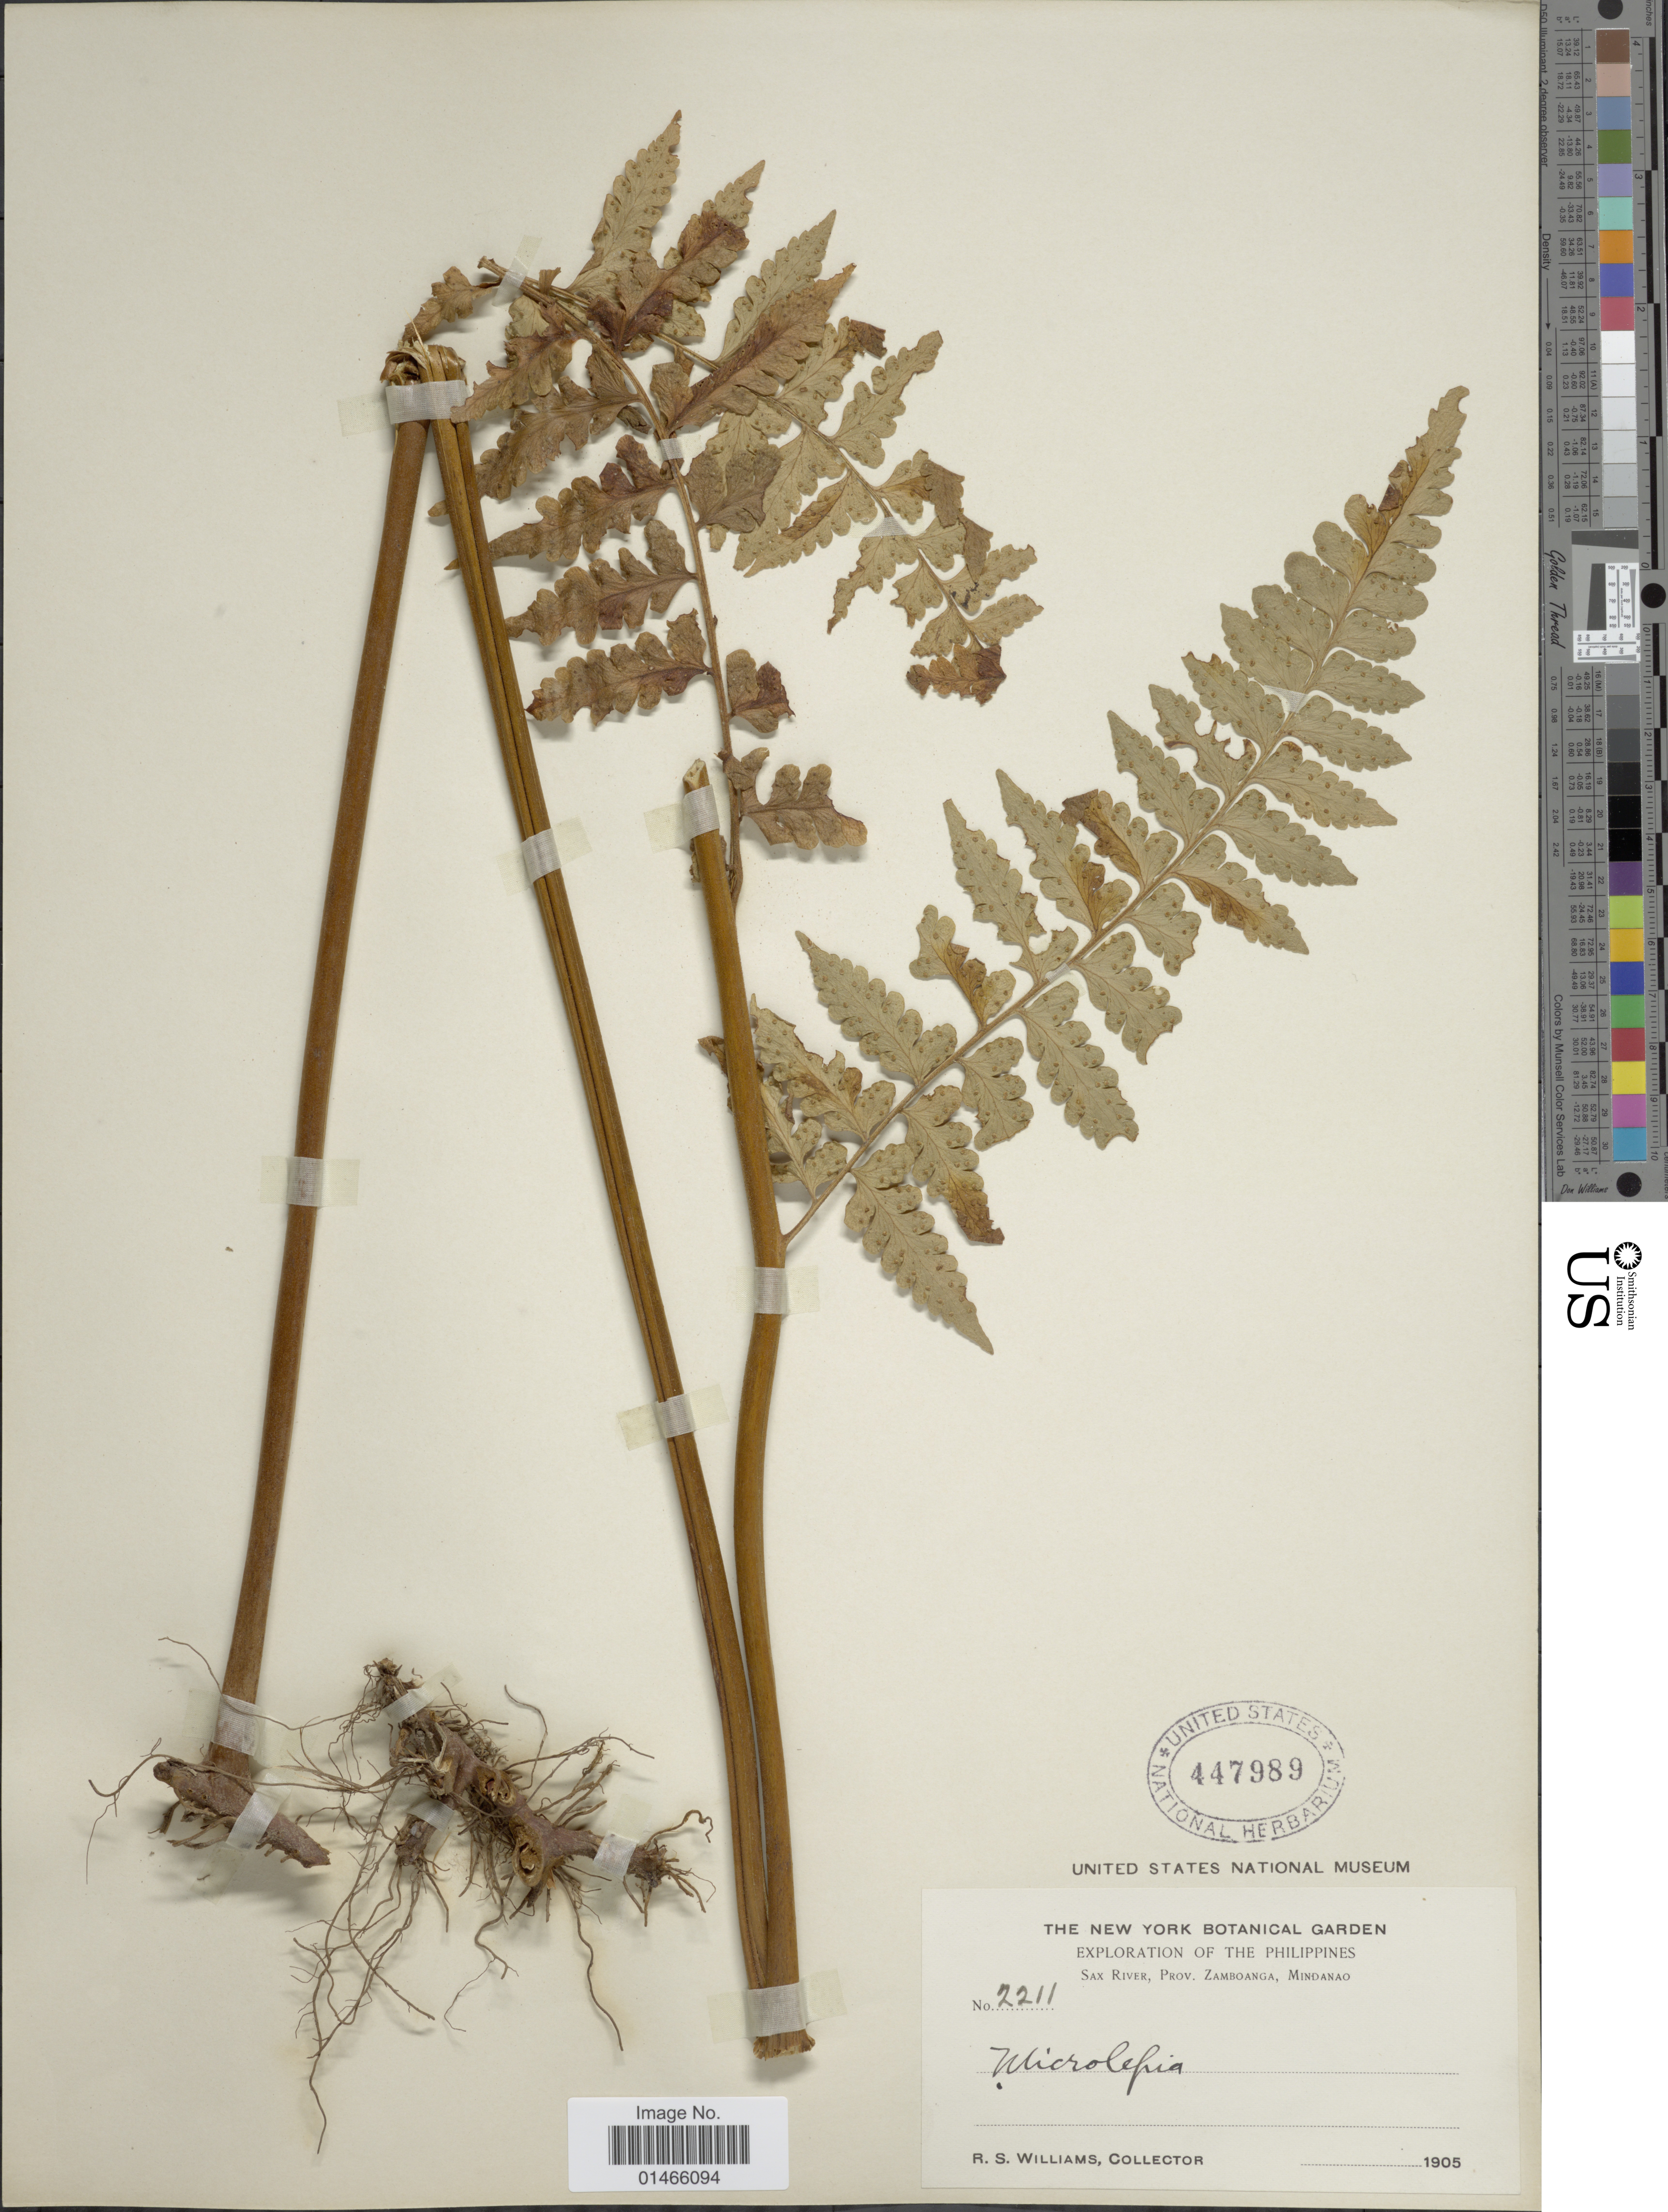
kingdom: Plantae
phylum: Tracheophyta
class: Polypodiopsida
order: Polypodiales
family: Dennstaedtiaceae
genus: Microlepia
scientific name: Microlepia speluncae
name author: (L.) T. Moore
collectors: R. S. Williams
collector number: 2211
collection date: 1905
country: Philippines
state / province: Zamboanga Peninsula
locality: Sax River, Prov. Zamboanga, Mindanao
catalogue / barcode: US 447989